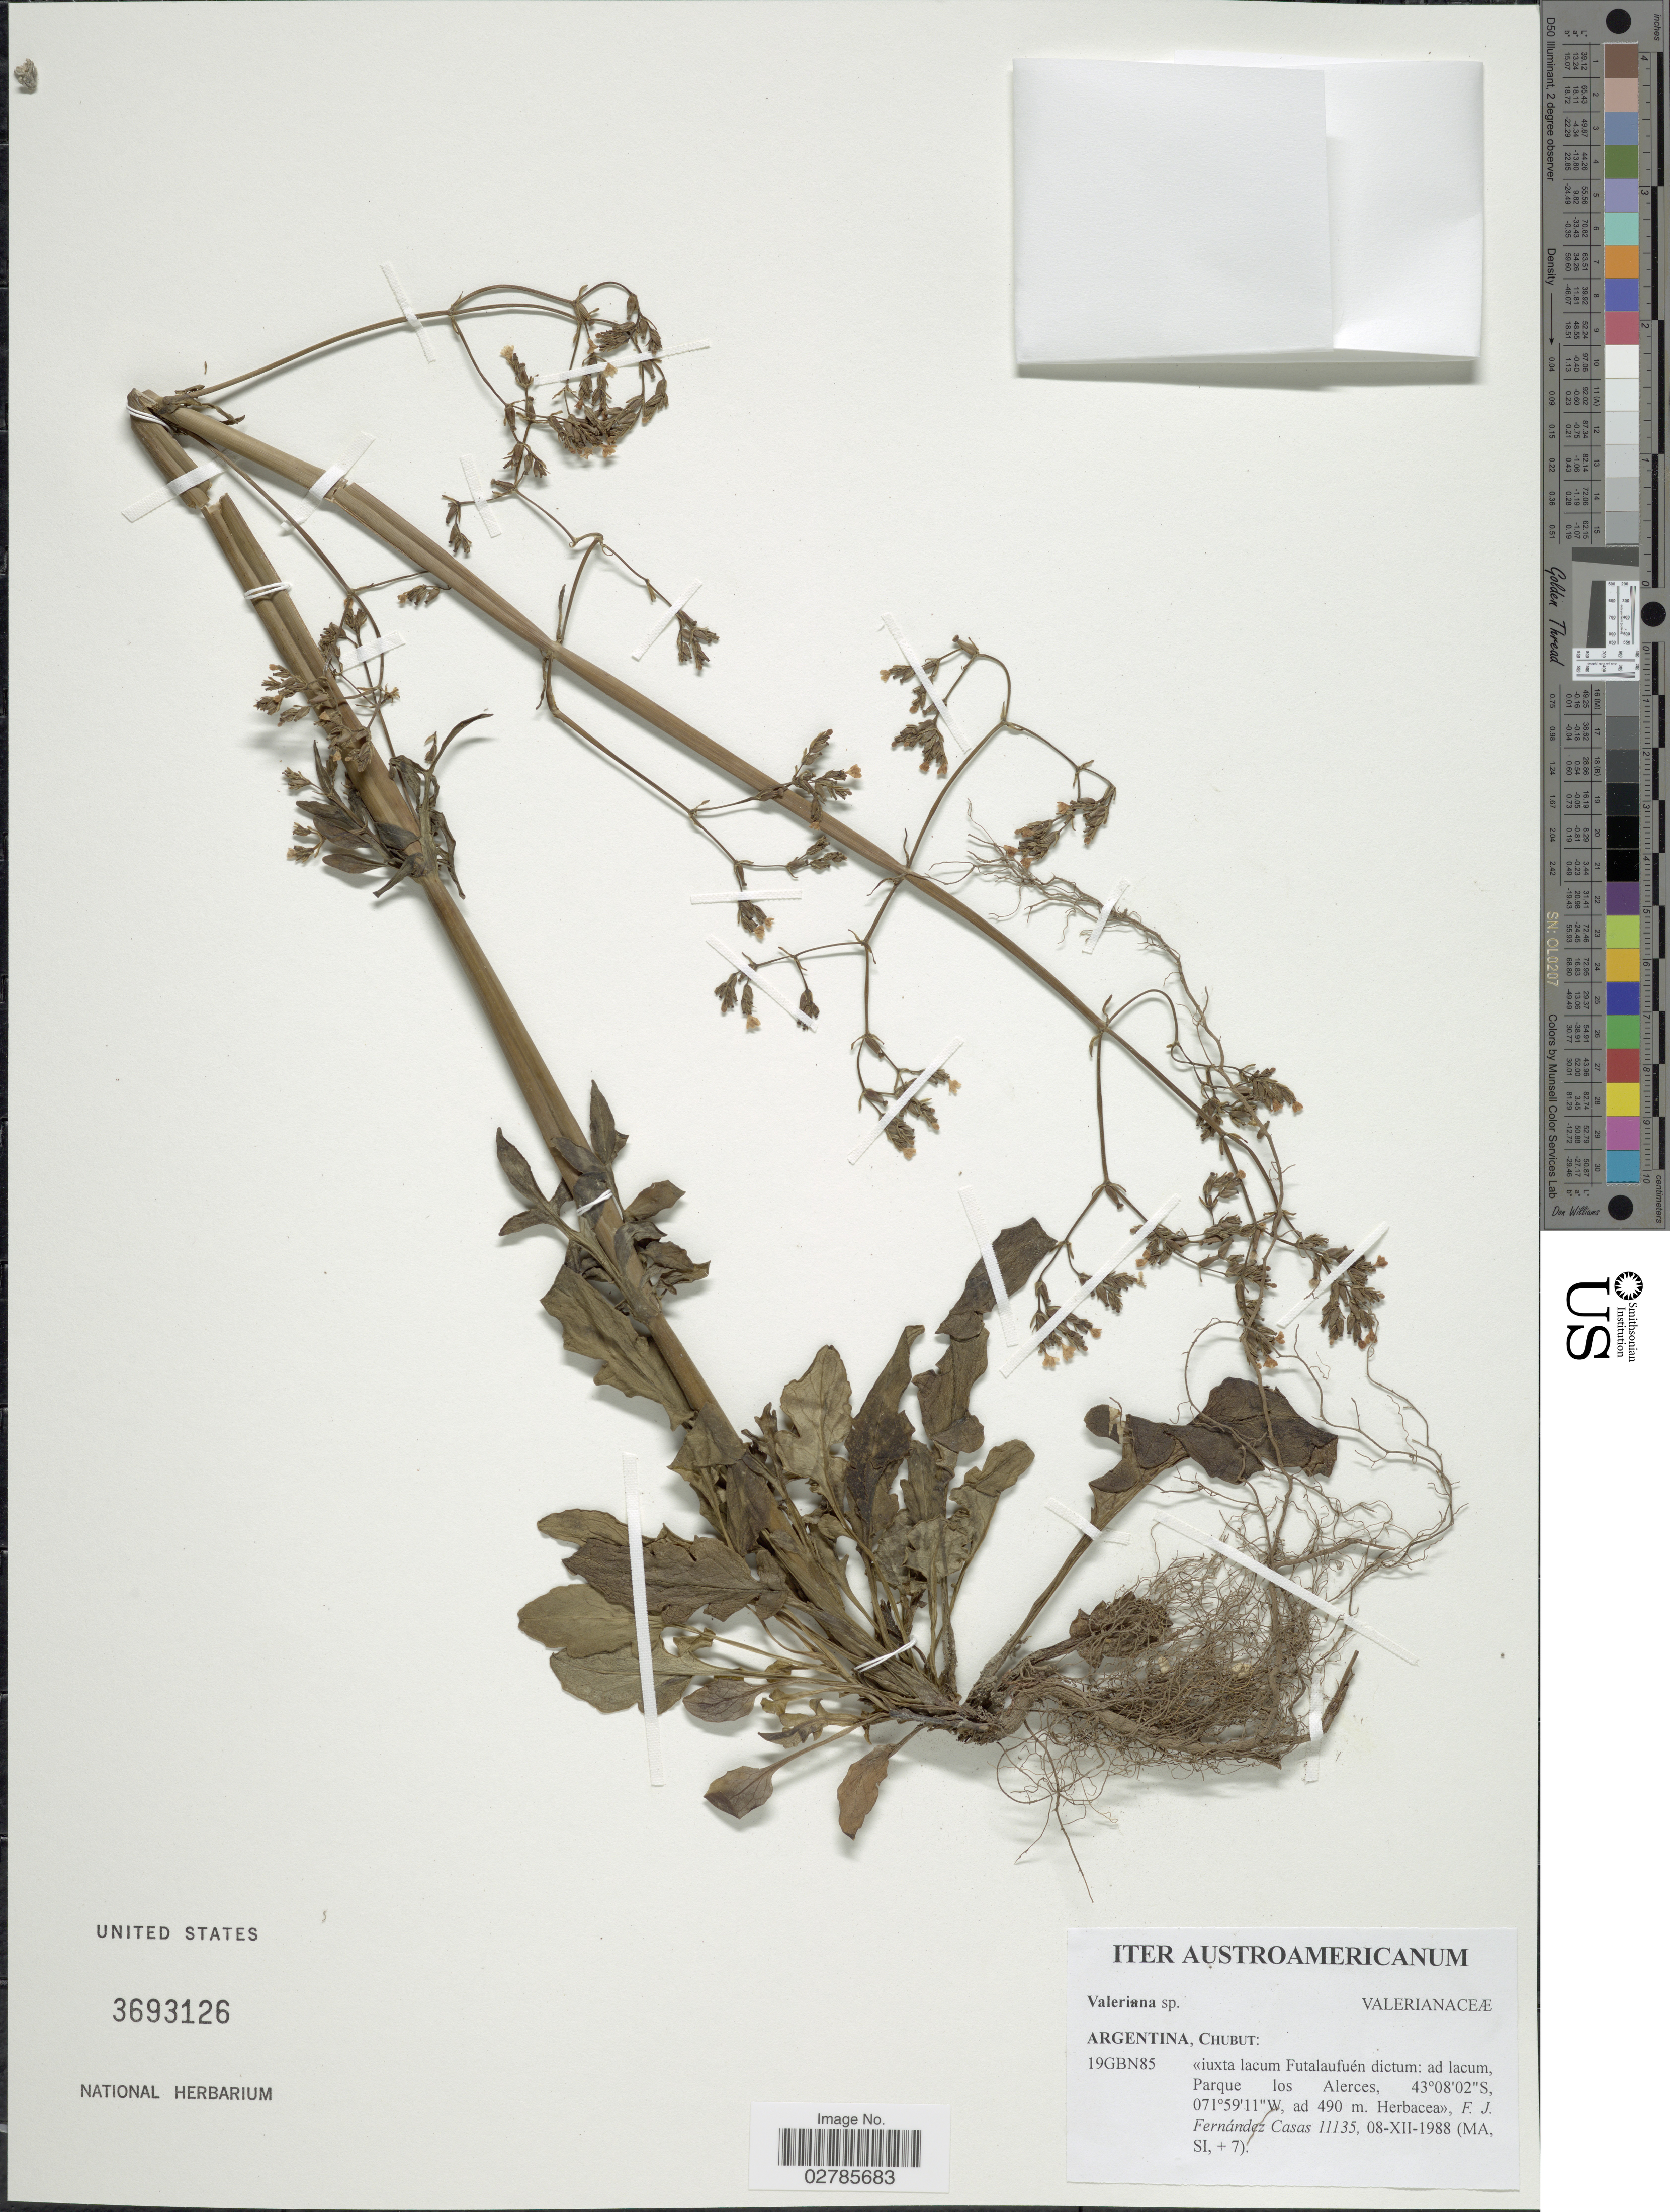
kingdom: Plantae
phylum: Tracheophyta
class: Magnoliopsida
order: Dipsacales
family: Caprifoliaceae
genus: Valeriana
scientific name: Valeriana sp.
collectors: F. Fernández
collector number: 11135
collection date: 1988-12-08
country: Argentina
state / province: Chubut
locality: Parque los Alerces.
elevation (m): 490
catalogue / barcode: US 3693126